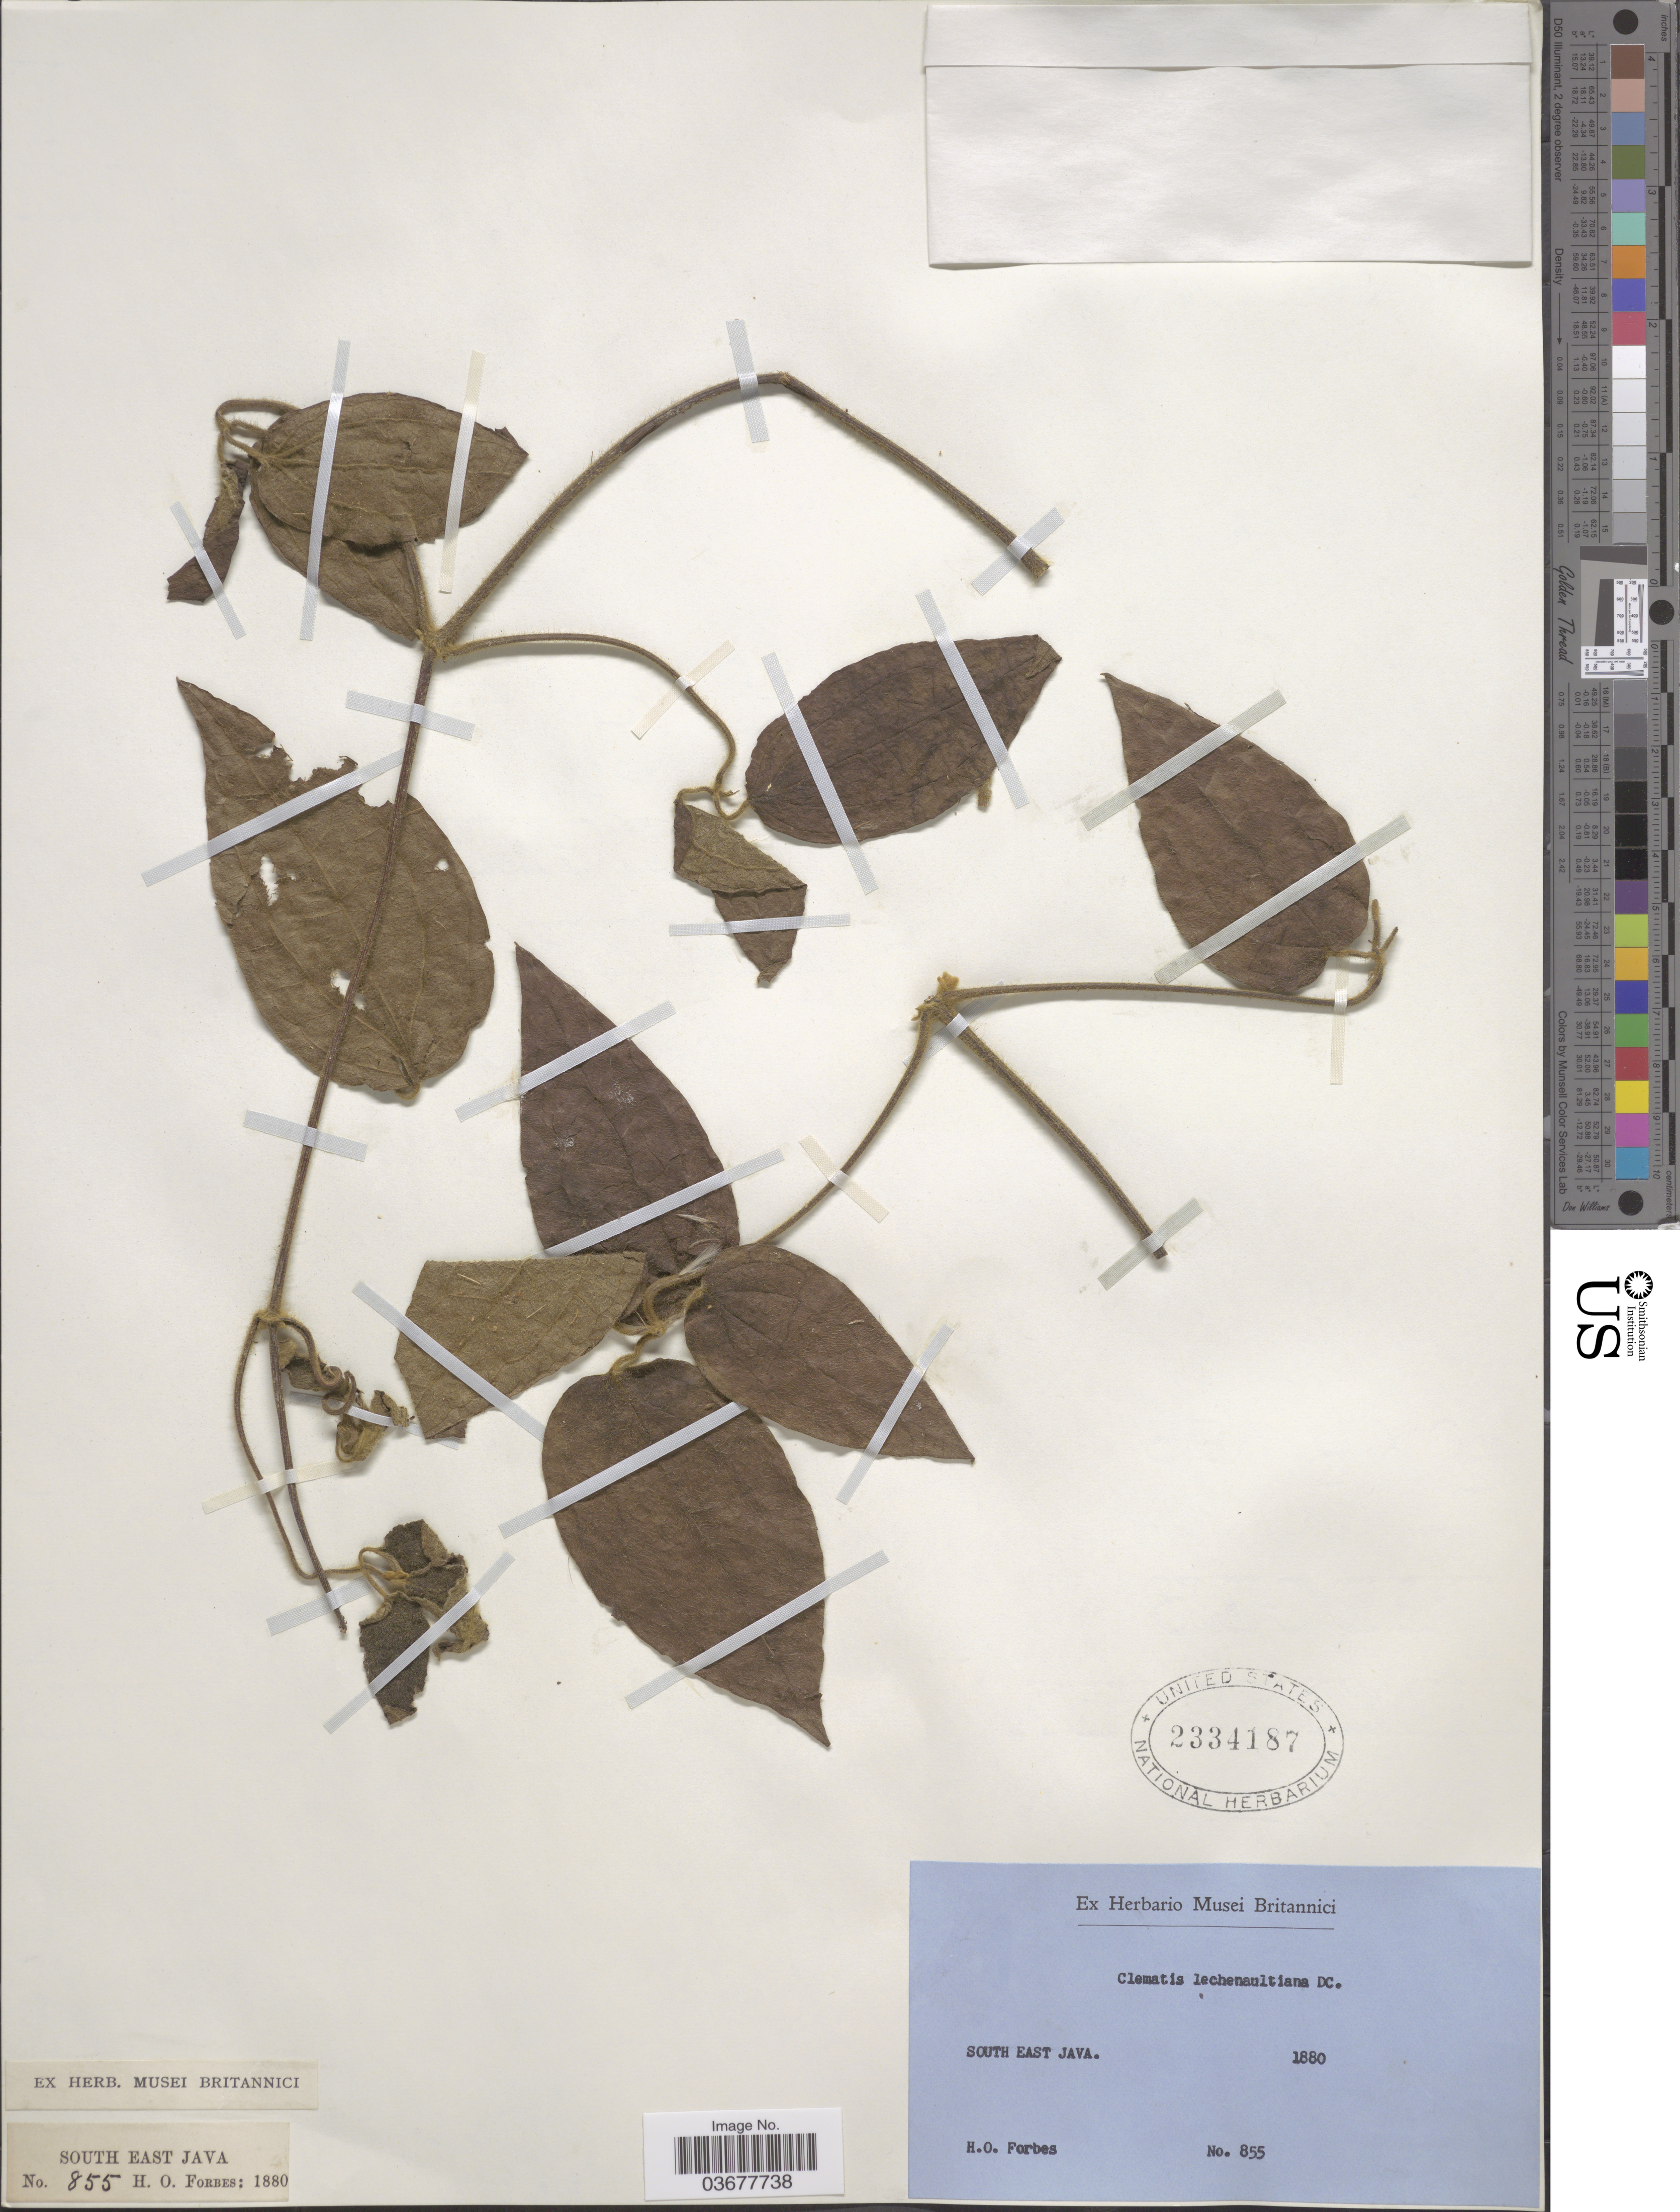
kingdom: Plantae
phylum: Tracheophyta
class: Magnoliopsida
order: Ranunculales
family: Ranunculaceae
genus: Clematis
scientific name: Clematis leschenaultiana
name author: DC.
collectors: H. O. Forbes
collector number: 855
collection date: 1880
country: Indonesia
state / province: Java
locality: South East Java.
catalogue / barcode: US 2334187